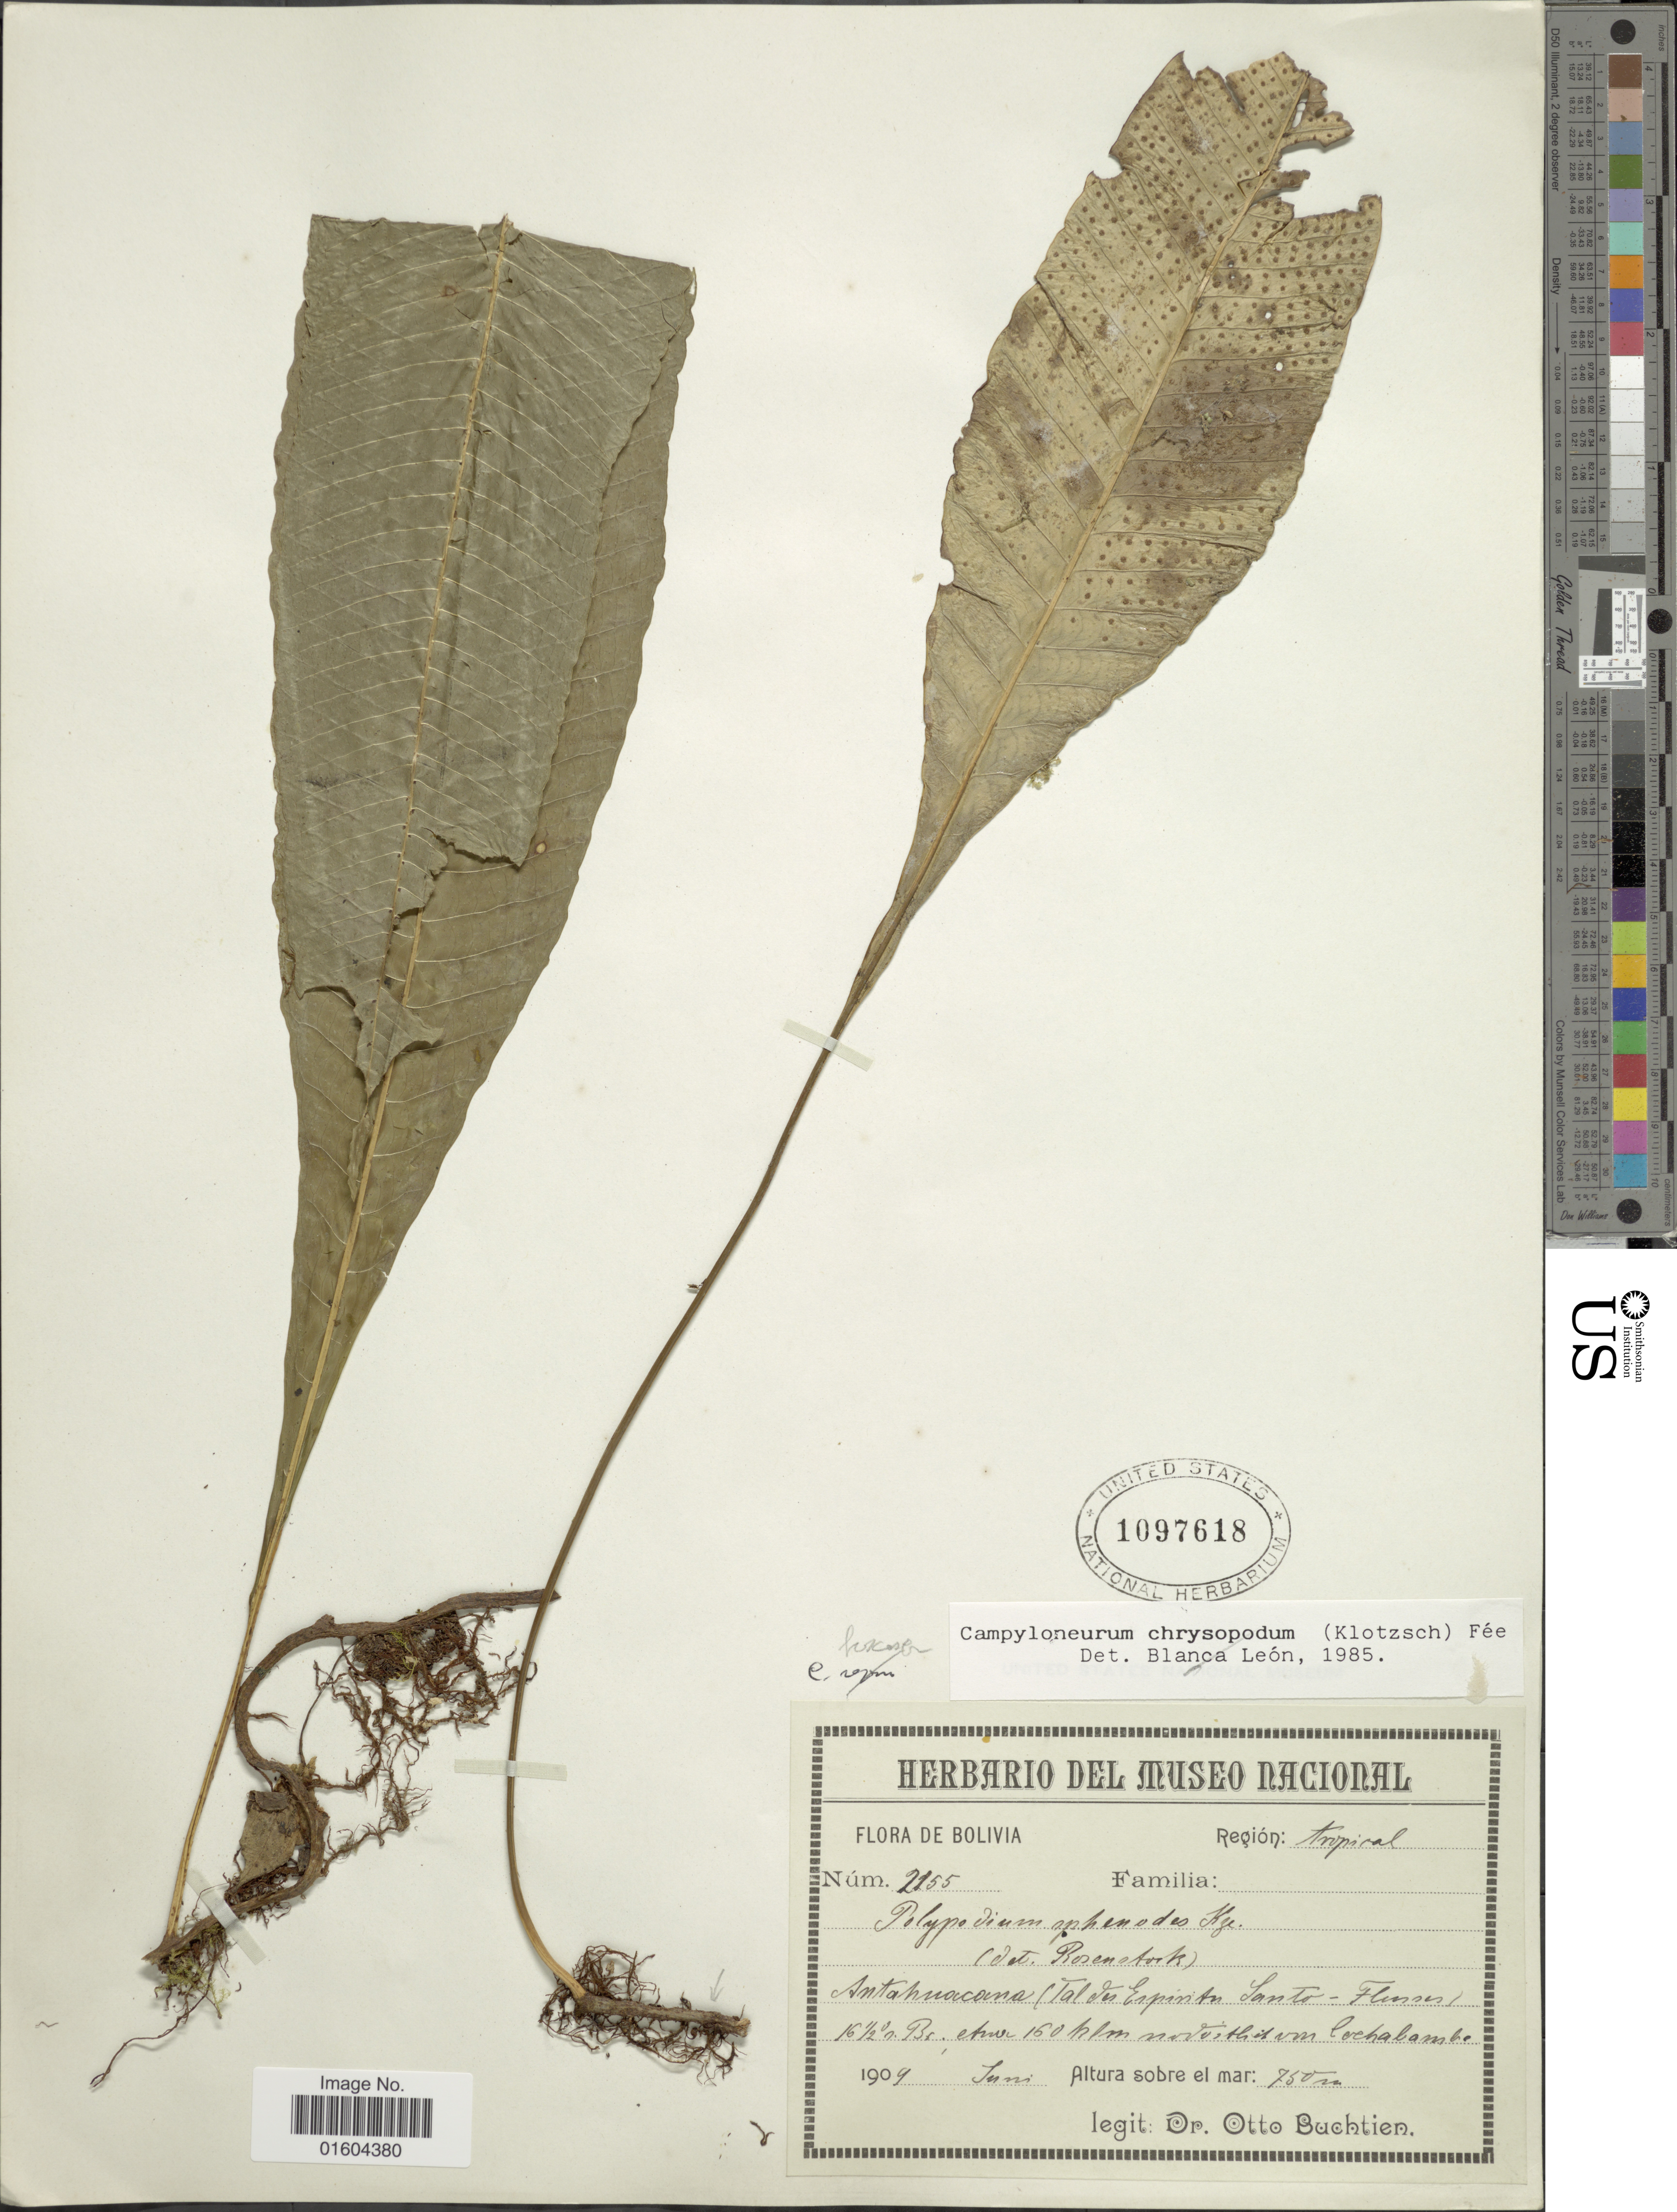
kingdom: Plantae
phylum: Tracheophyta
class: Polypodiopsida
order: Polypodiales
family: Polypodiaceae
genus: Campyloneurum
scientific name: Campyloneurum fuscosquamatum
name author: Lellinger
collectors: O. Buchtien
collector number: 2155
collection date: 1909-06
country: Bolivia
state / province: Cochabamba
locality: Region: tropical. Antahuacana (Valley of Espiritu Santo River) 160 km N from Cochabamba.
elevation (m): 750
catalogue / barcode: US 1097618